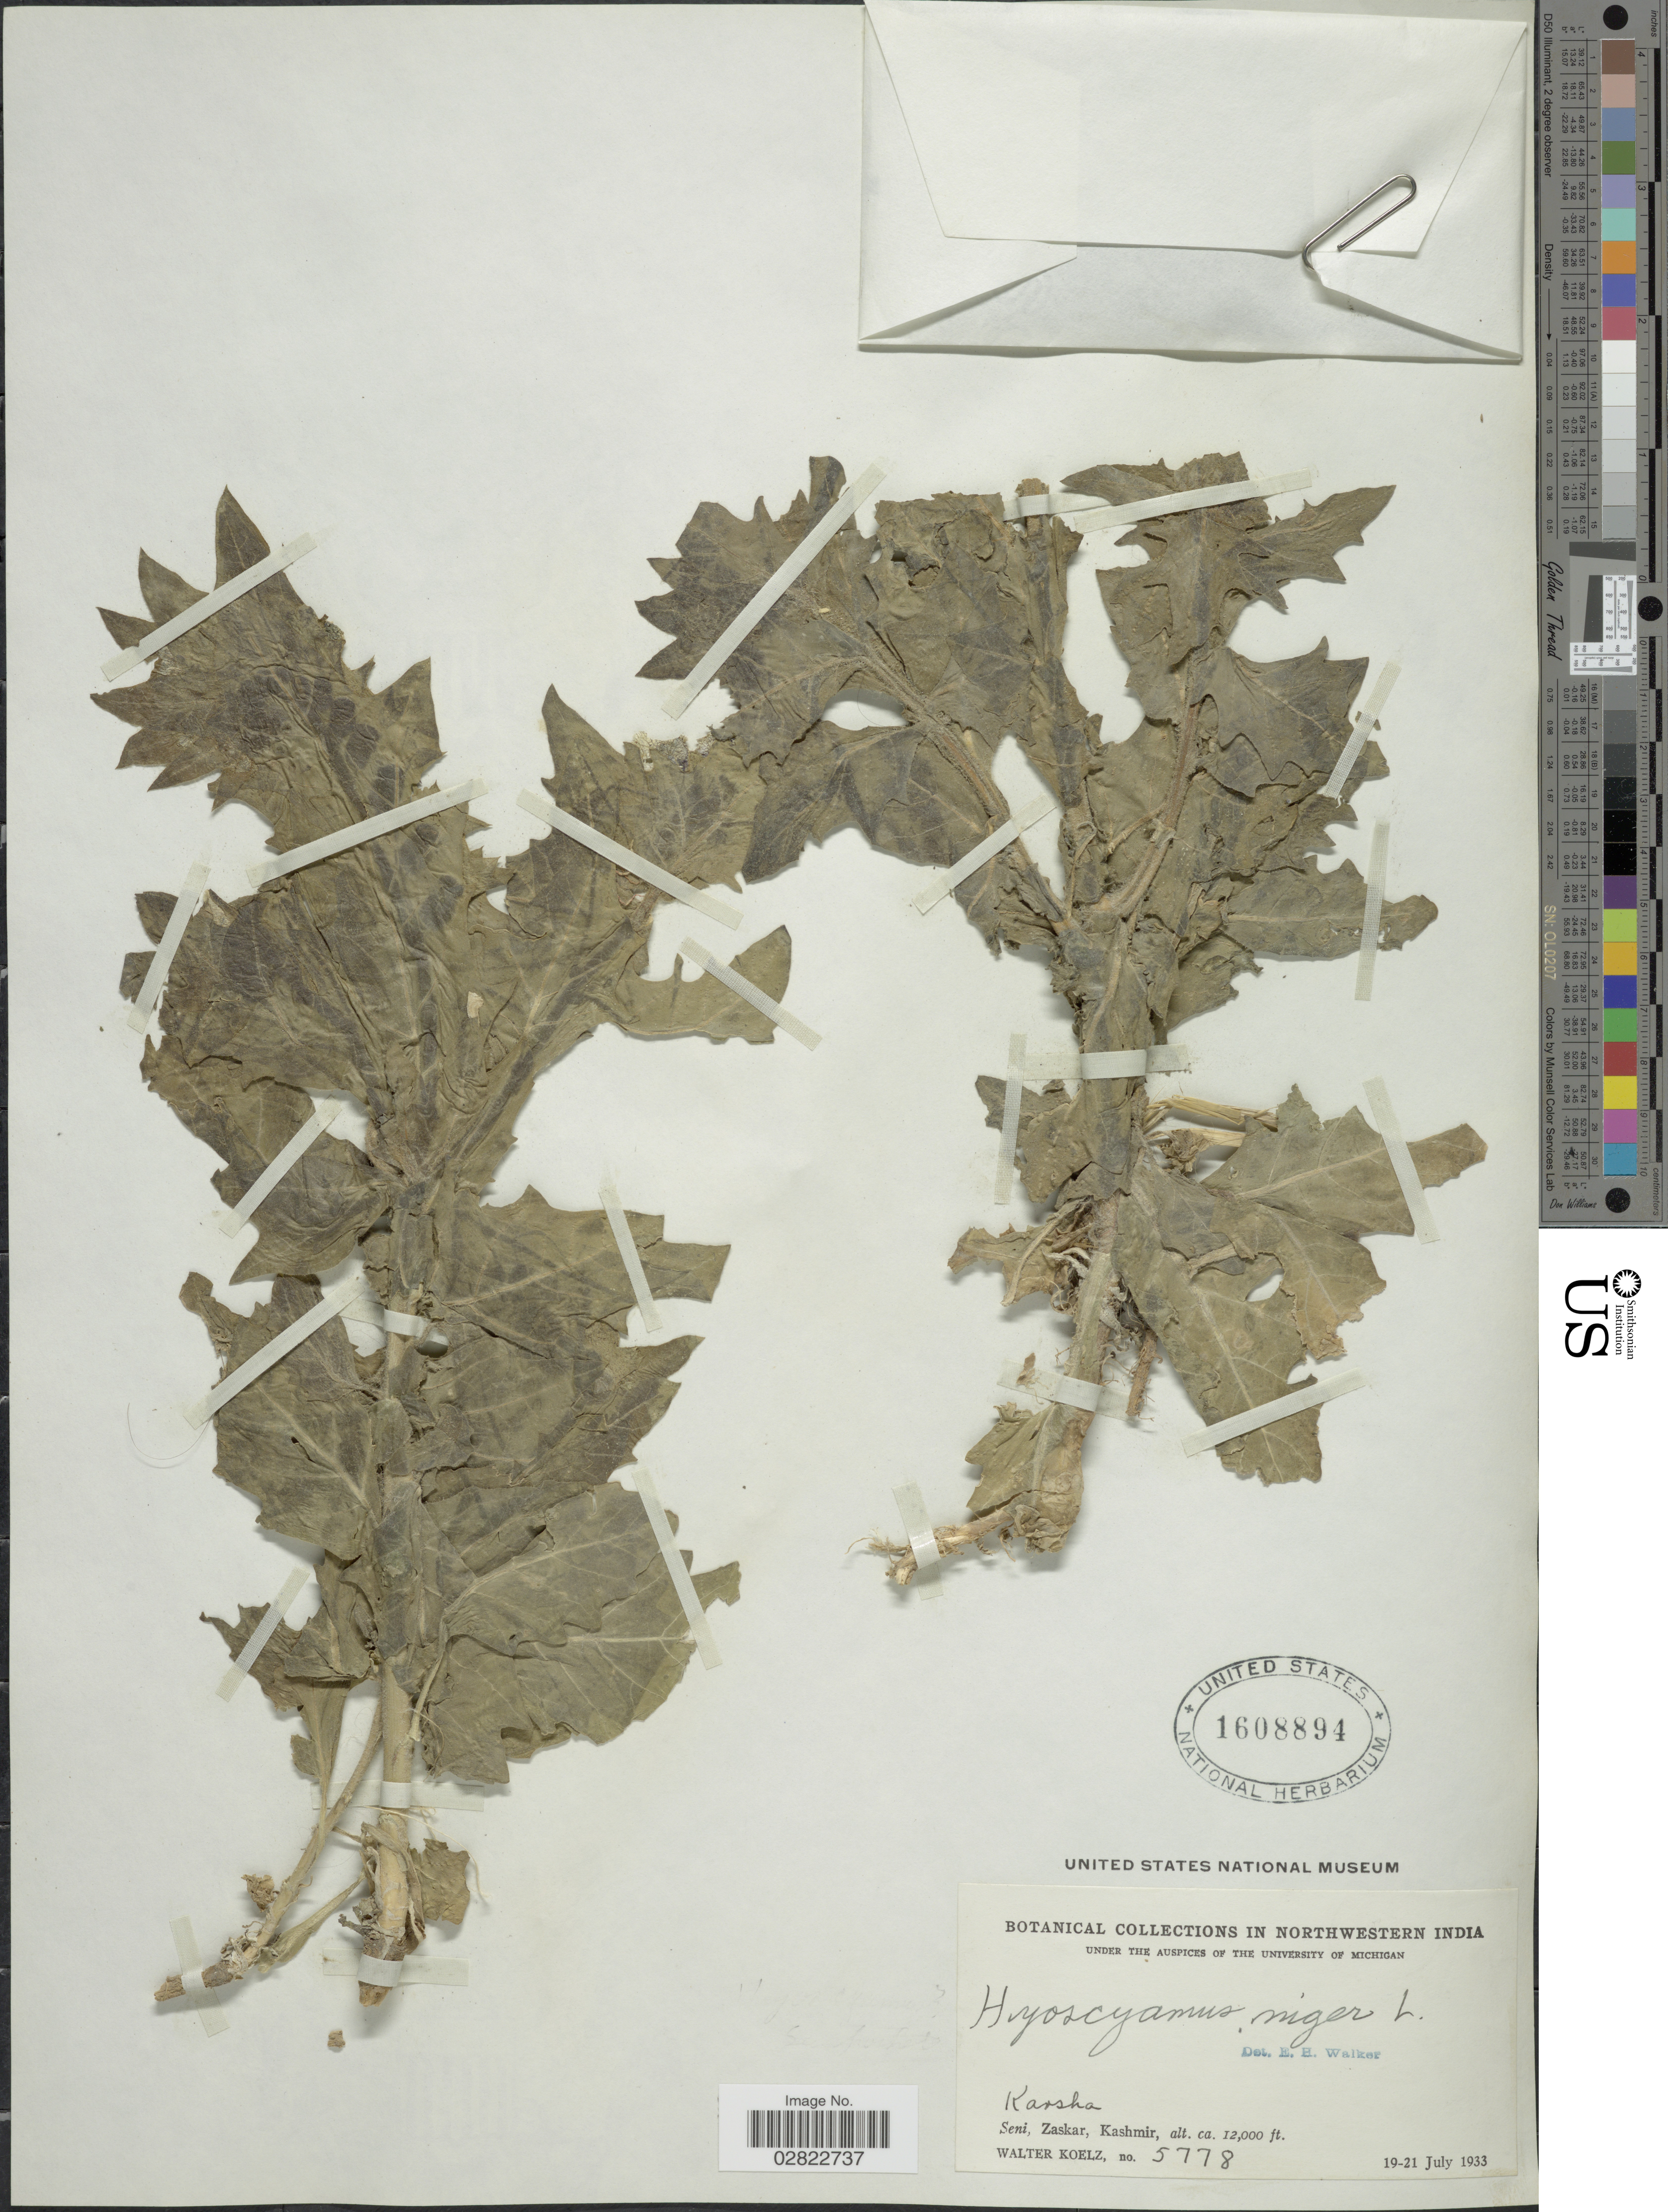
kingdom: Plantae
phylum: Tracheophyta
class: Magnoliopsida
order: Solanales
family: Solanaceae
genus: Hyoscyamus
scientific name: Hyoscyamus niger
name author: L.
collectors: W. N. Koelz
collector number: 5778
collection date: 1933-07-19/1933-07-21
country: India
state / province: Jammu and Kashmir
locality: Northwestern India. Karsha, Seni, Zaskar, Kashmir.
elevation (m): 3658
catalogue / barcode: US 1608894